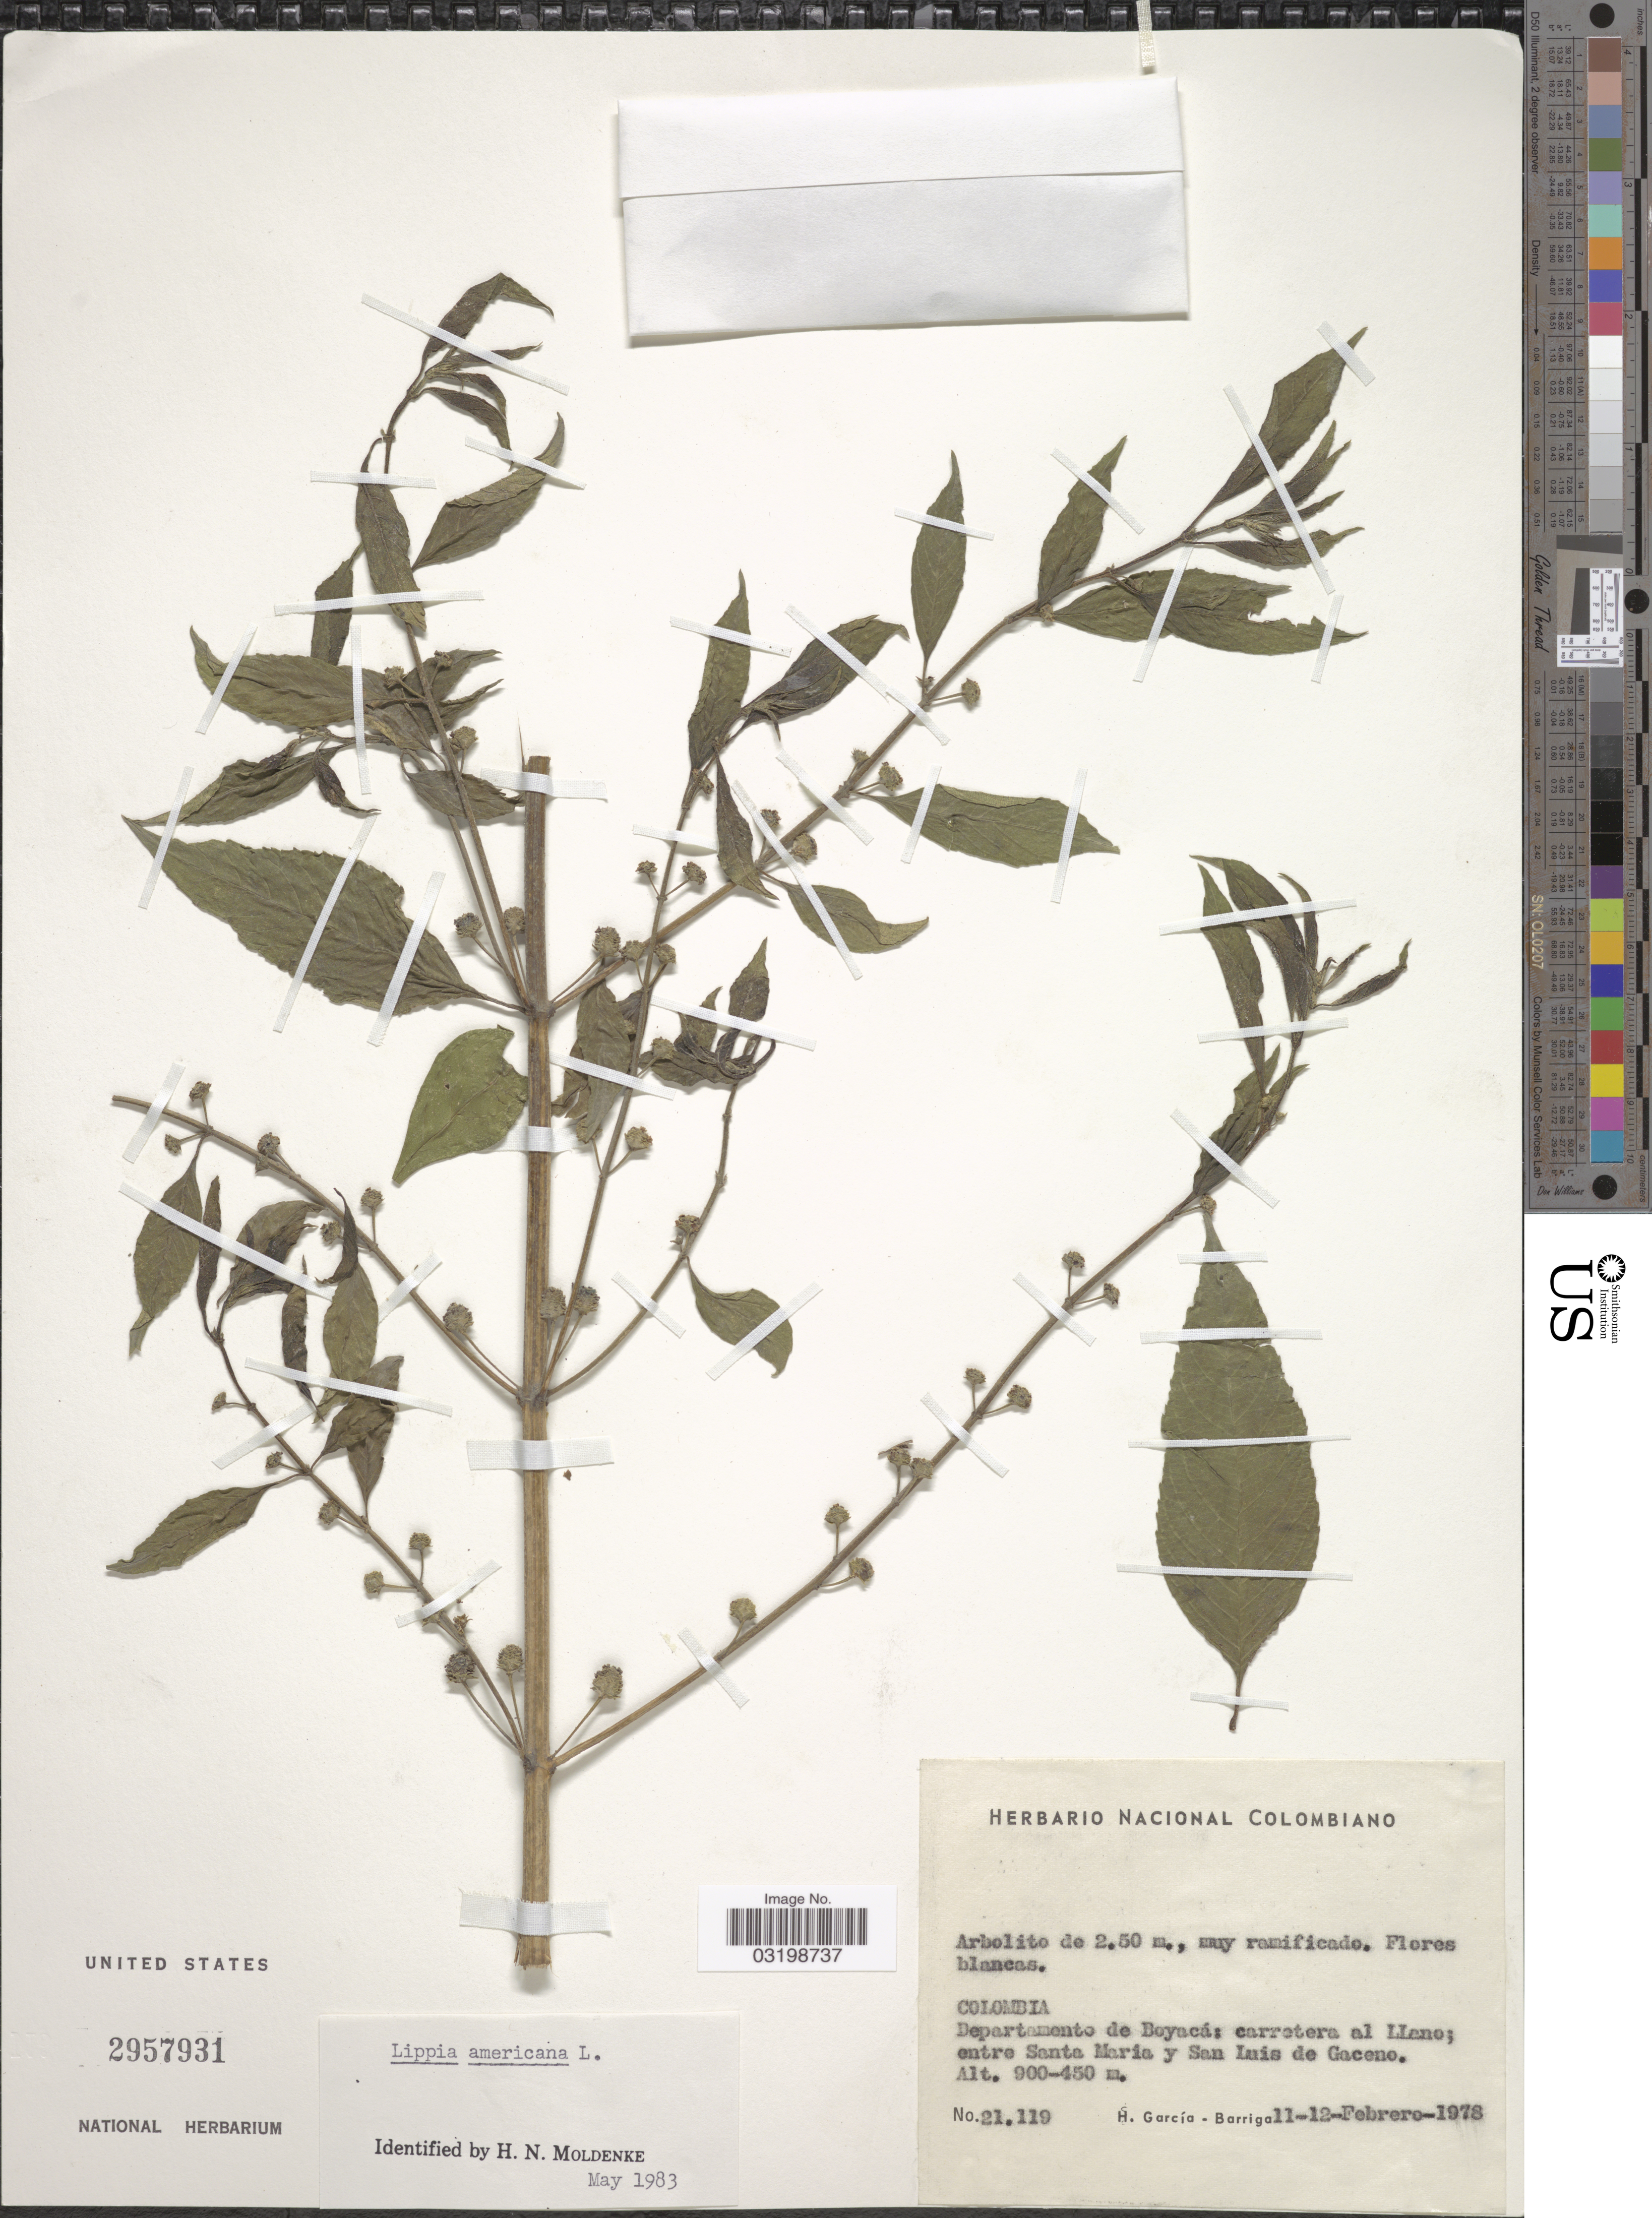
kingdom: Plantae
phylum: Tracheophyta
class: Magnoliopsida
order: Lamiales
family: Verbenaceae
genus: Lippia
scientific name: Lippia americana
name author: L.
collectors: H. García Barriga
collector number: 21119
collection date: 1978-02-11/1978-02-12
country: Colombia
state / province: Boyacá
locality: Departamento de Boyacá: carretera al Llano; entre Santa Maria y San Luis de Gaceno.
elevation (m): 450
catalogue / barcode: US 2957931